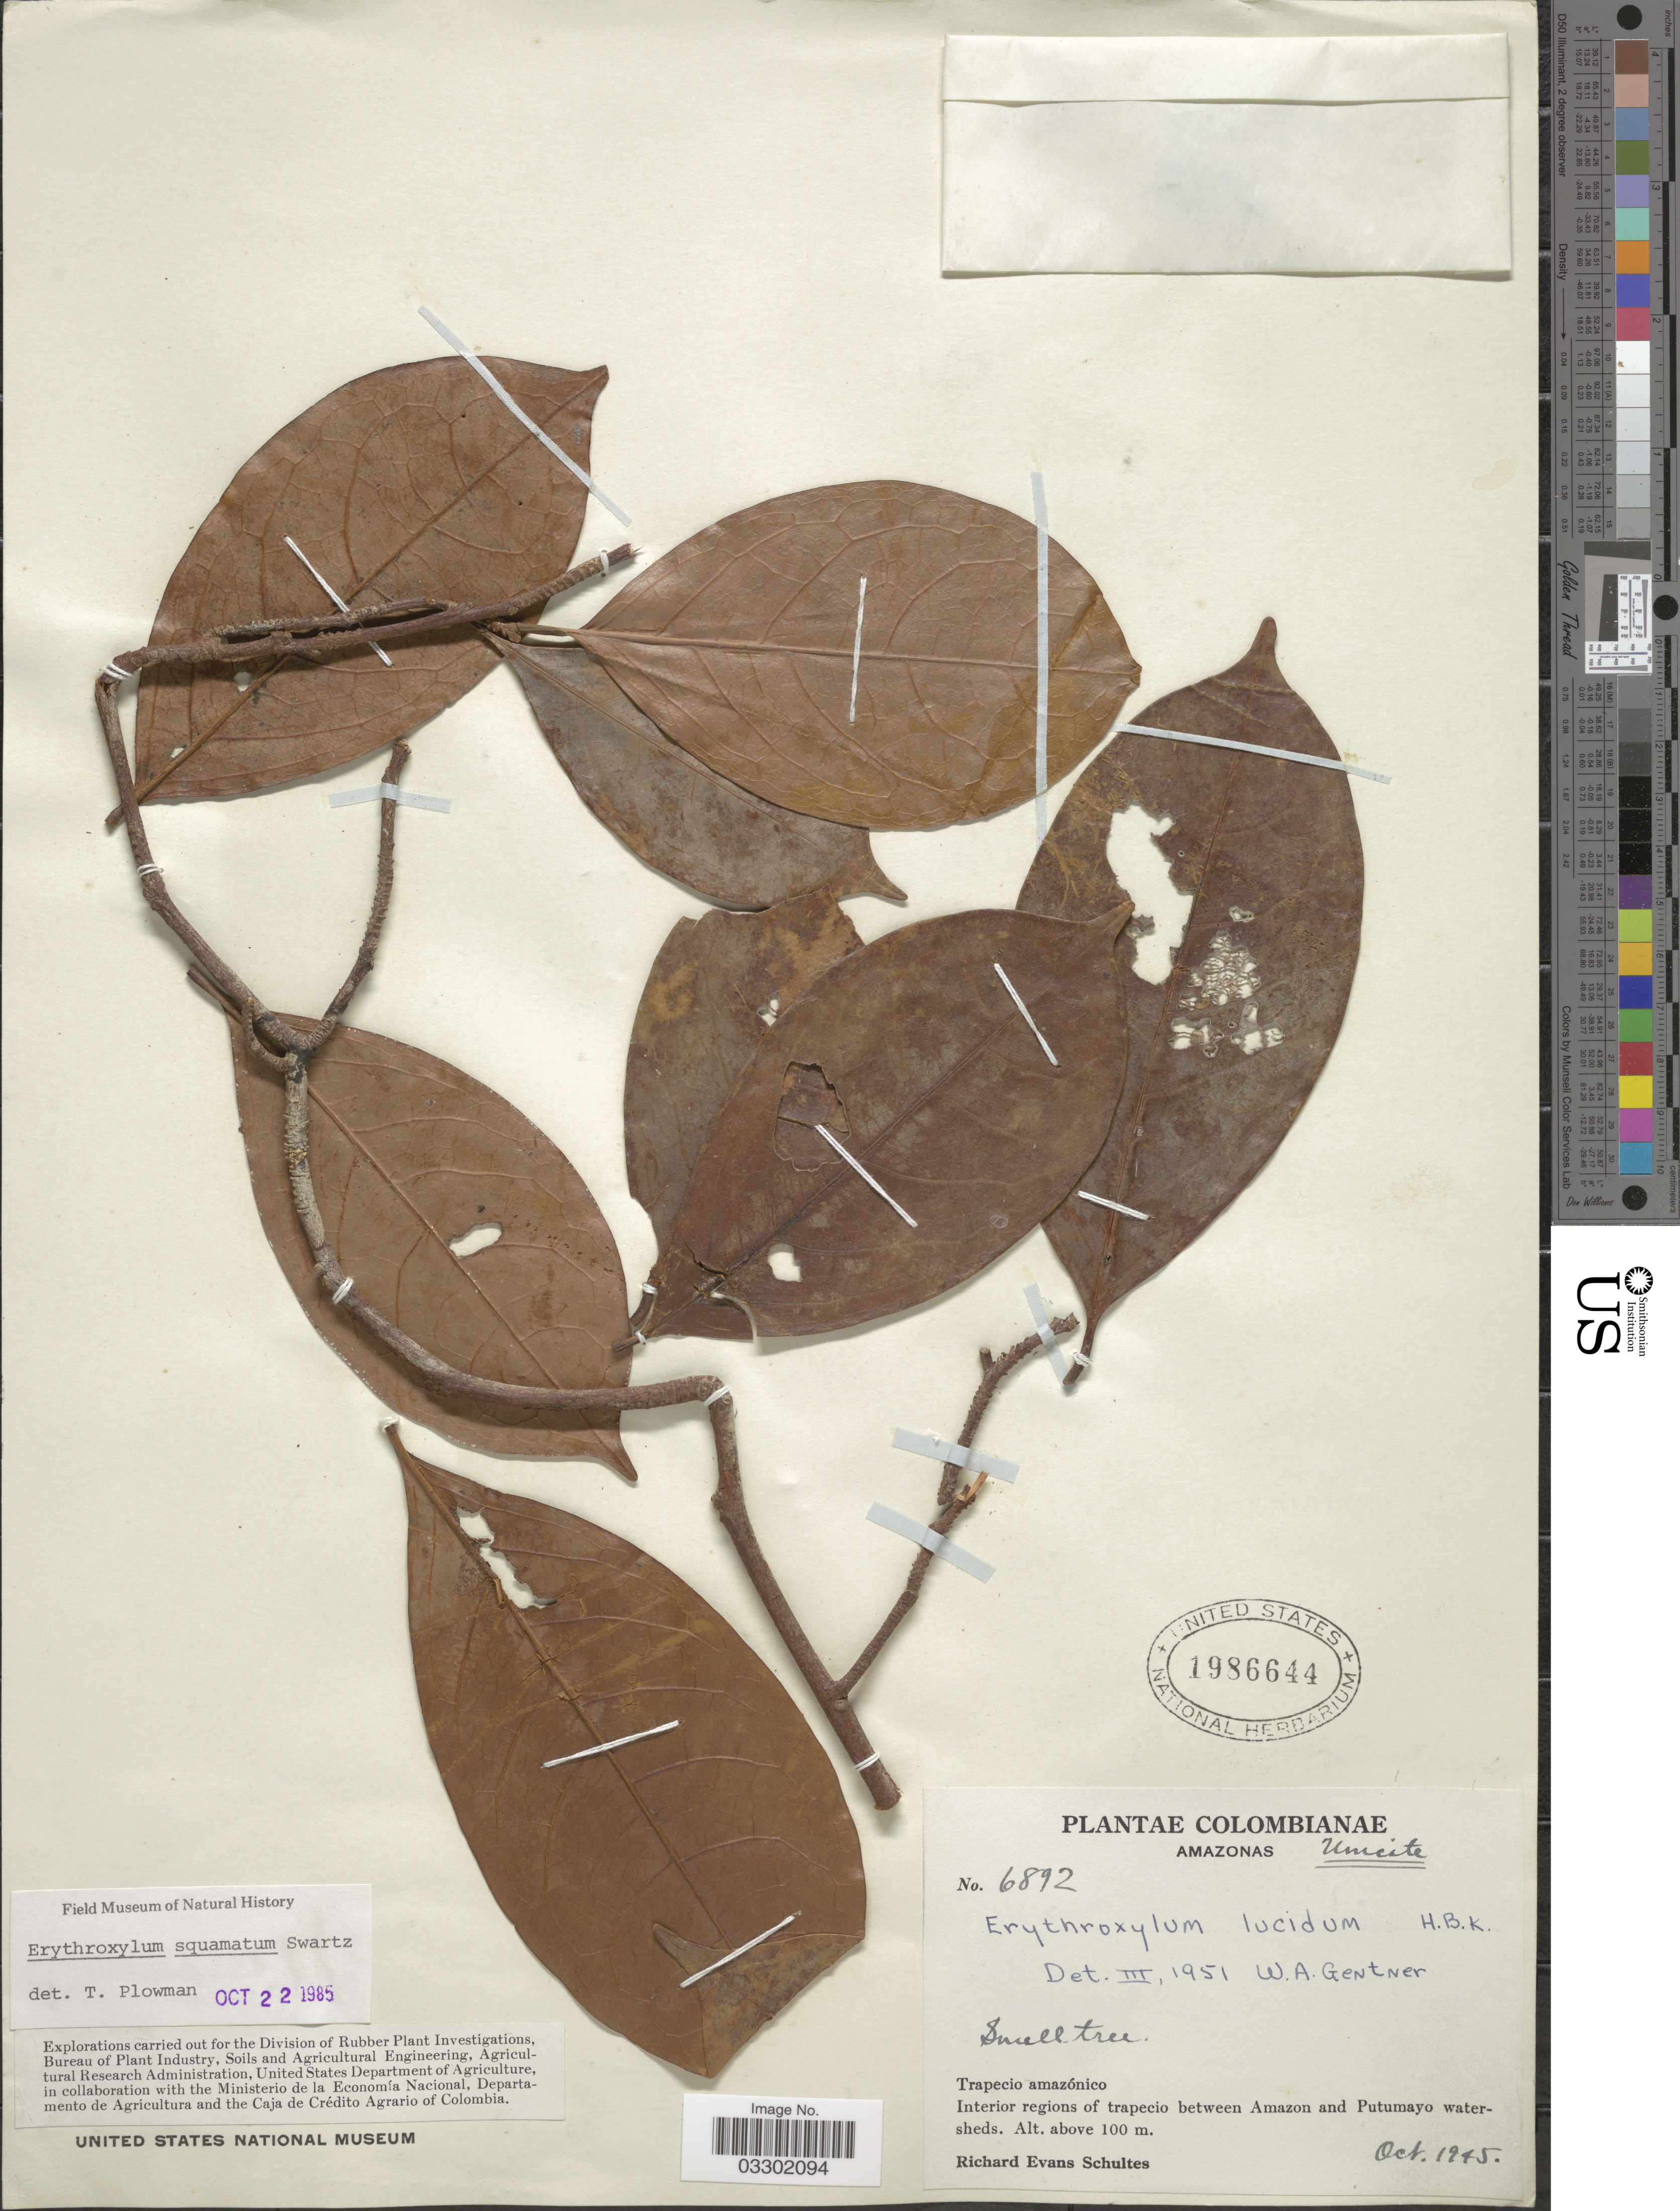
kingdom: Plantae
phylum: Tracheophyta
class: Magnoliopsida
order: Malpighiales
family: Erythroxylaceae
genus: Erythroxylum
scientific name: Erythroxylum squamatum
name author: Sw.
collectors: R. E. Schultes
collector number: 6892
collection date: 1945-10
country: Colombia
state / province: Amazônas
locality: Trapecio amazónico, Interior regions of trapecio between Amazon and Putumayo watersheds.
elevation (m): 100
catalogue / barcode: US 1986644